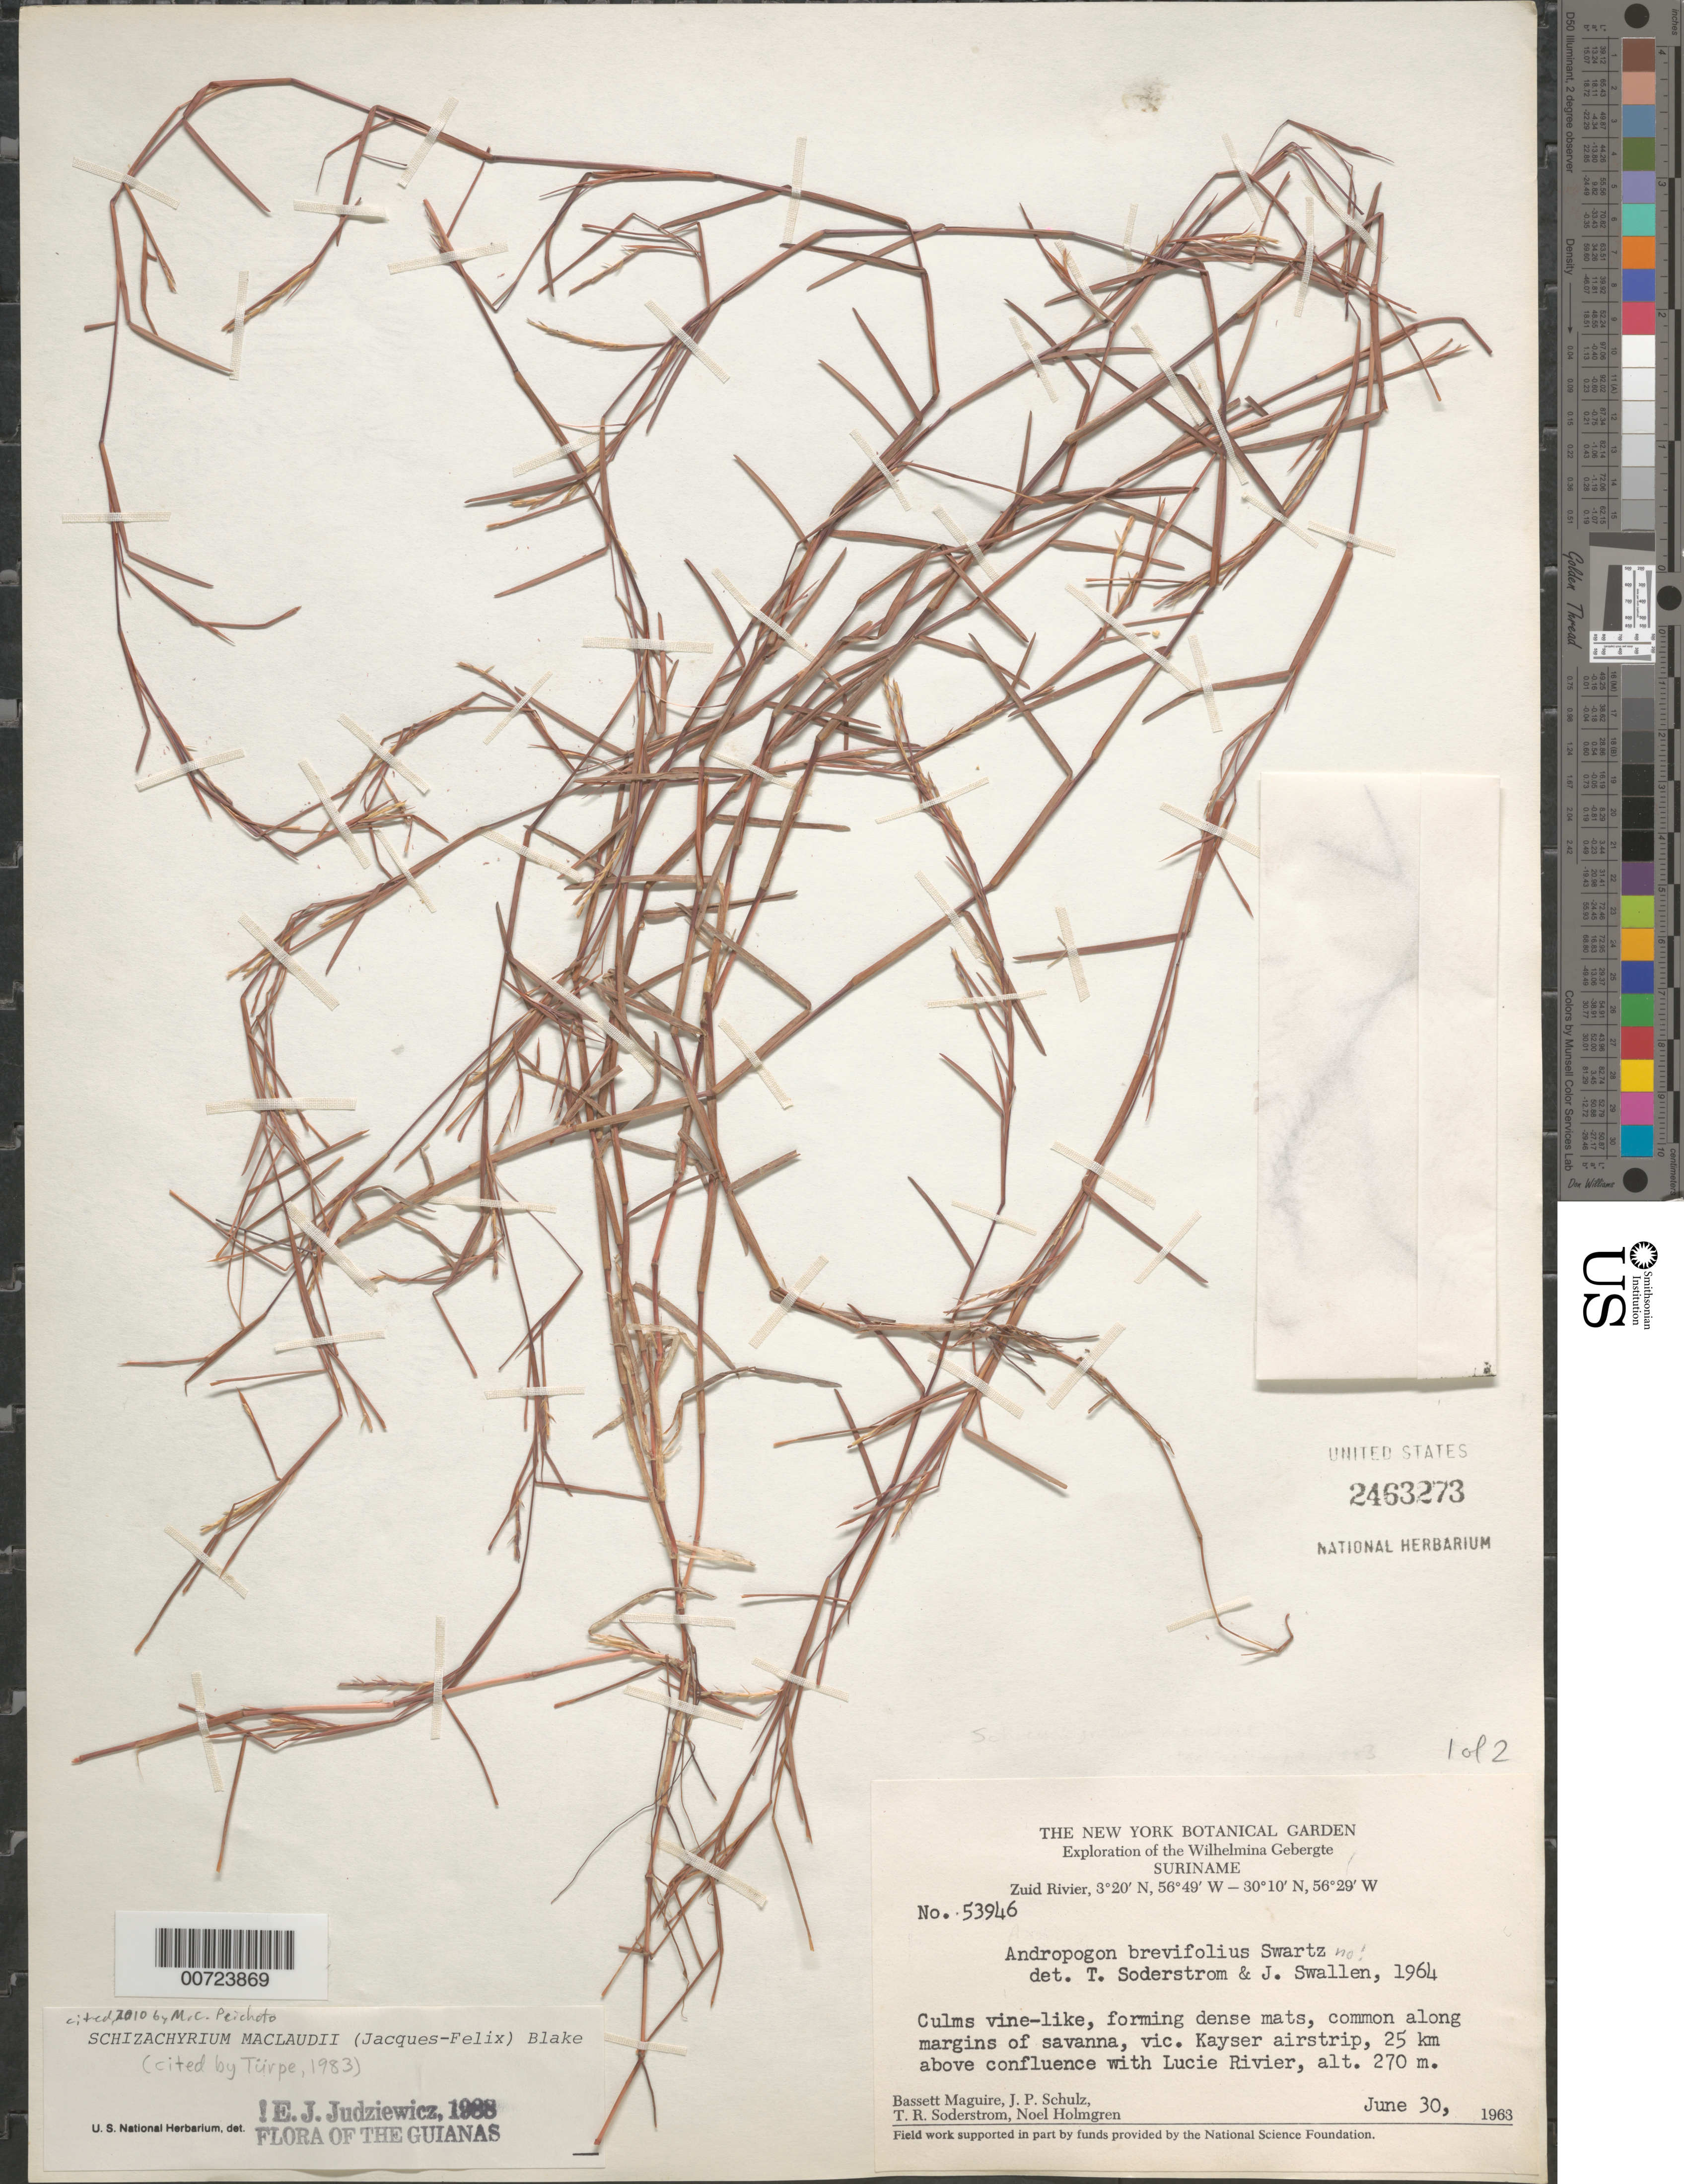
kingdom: Plantae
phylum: Tracheophyta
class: Liliopsida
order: Poales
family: Poaceae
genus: Schizachyrium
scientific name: Schizachyrium maclaudii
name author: S.T. Blake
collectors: B. Maguire, J. P. Schulz, T. R. Soderstrom & N. H. Holmgren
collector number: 53946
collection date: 1963-06-30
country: Suriname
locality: Exploration of the Wilhelmina Gebergte. Zuid Rivier. Culms vine-like, forming dense mats, common along margins of savanna, vic. Kayser airstrip, 25 km above confluence with Lucie Rivier.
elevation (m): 270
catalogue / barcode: US 2463273